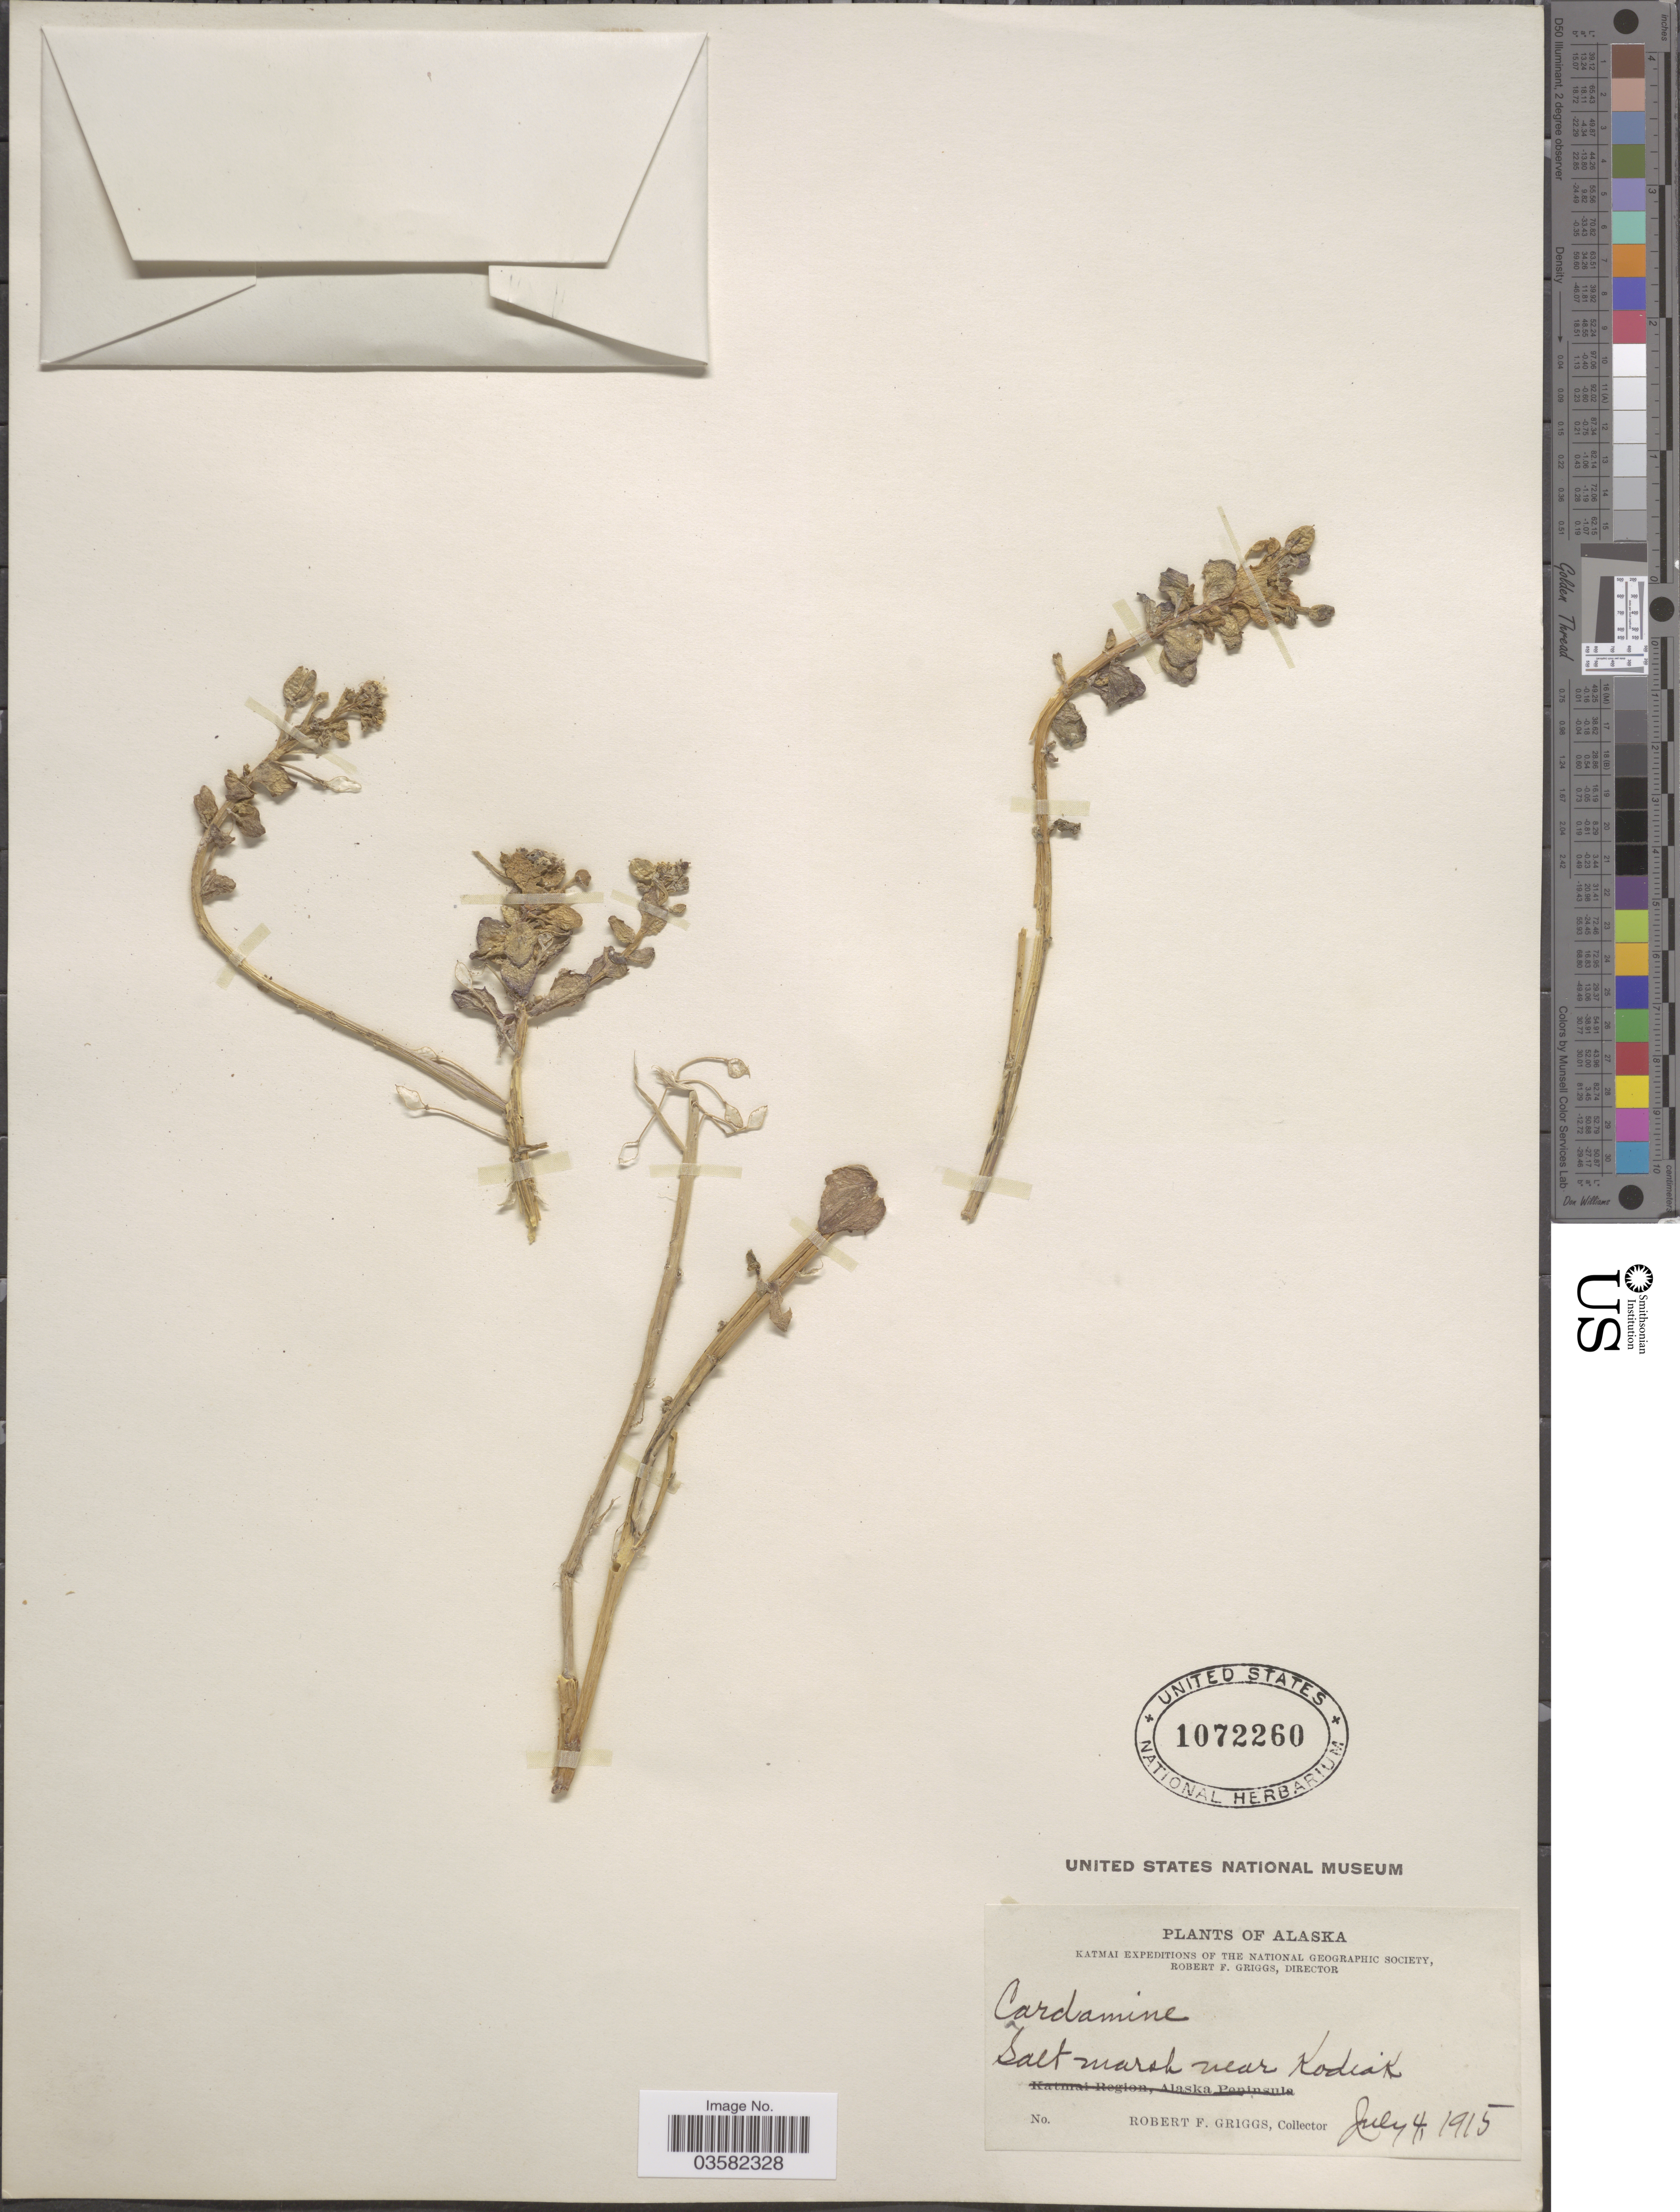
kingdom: Plantae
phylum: Tracheophyta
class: Magnoliopsida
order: Brassicales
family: Brassicaceae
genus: Cochlearia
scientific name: Cochlearia officinalis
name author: L.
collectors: R. F. Griggs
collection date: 1915-07-04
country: United States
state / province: Alaska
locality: Salt marsh near Kodiak.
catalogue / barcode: US 1072260